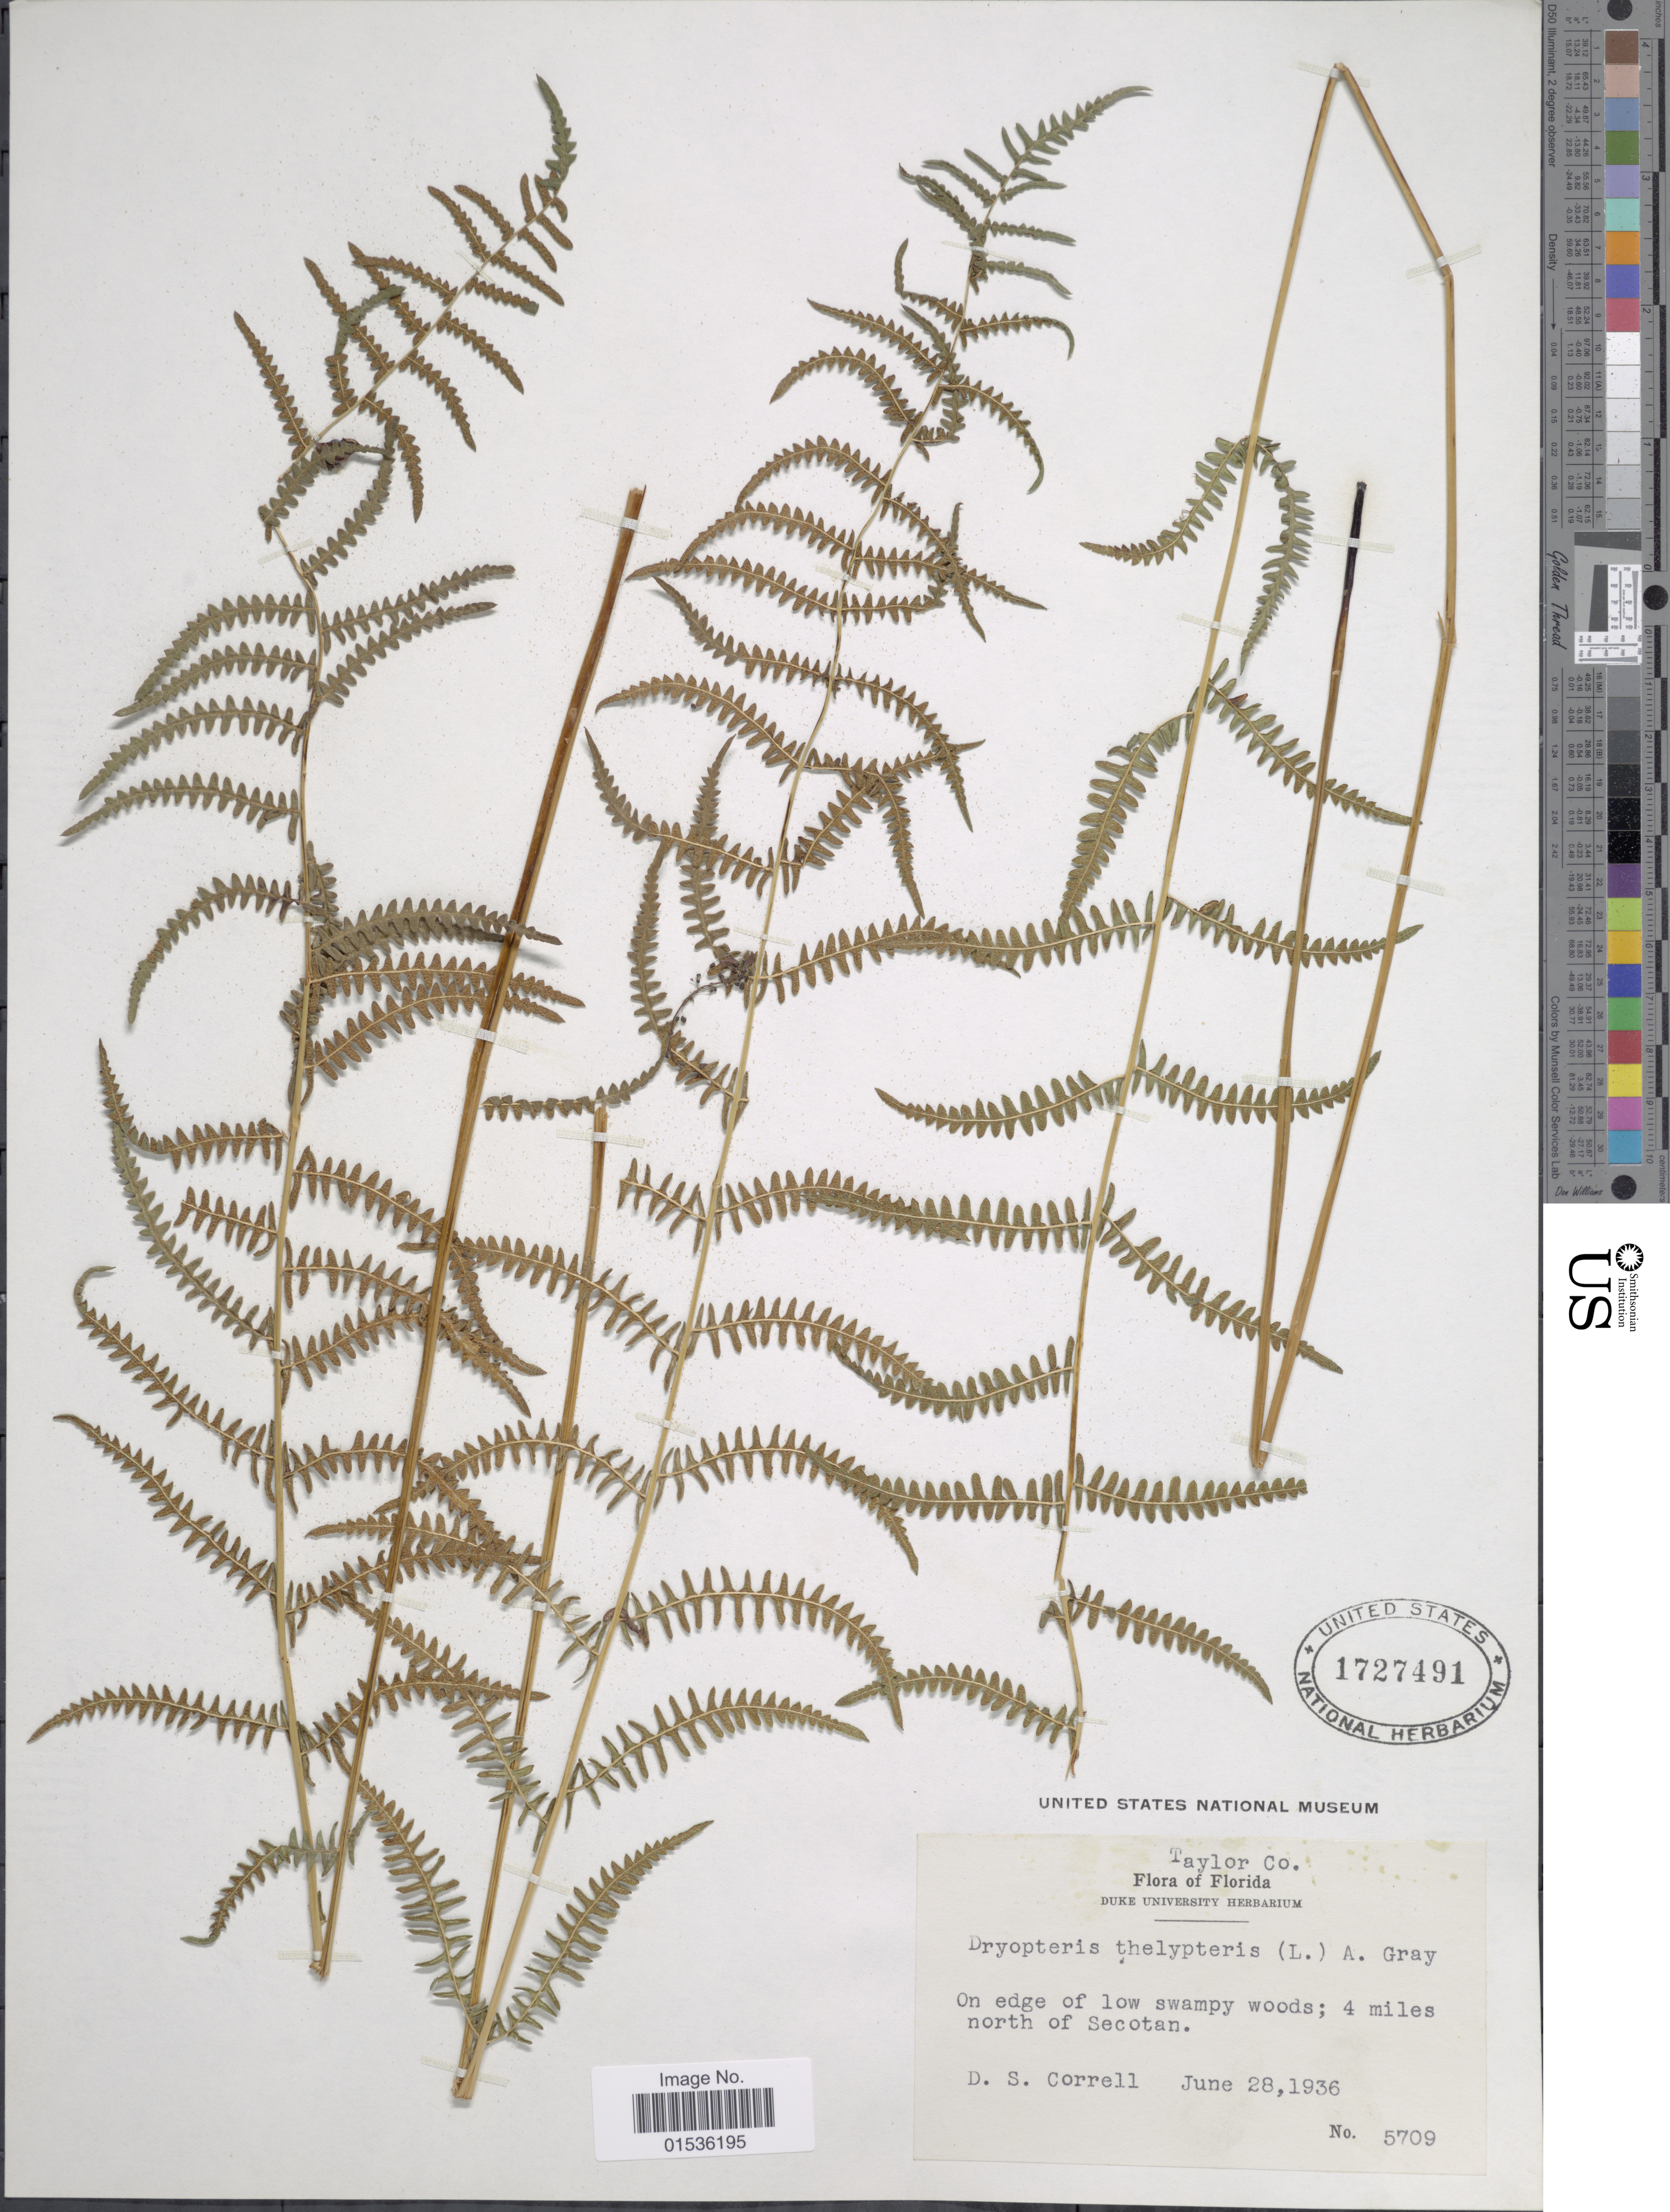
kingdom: Plantae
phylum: Tracheophyta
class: Polypodiopsida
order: Polypodiales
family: Thelypteridaceae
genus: Phegopteris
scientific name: Phegopteris connectilis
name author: (Michx.) Watt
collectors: D. S. Correll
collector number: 5709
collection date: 1936-06-28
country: United States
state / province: Florida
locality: Taylor Co. Florida, On edge of low swampy woods; 4 miles north of Secotan.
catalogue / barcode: US 1727491